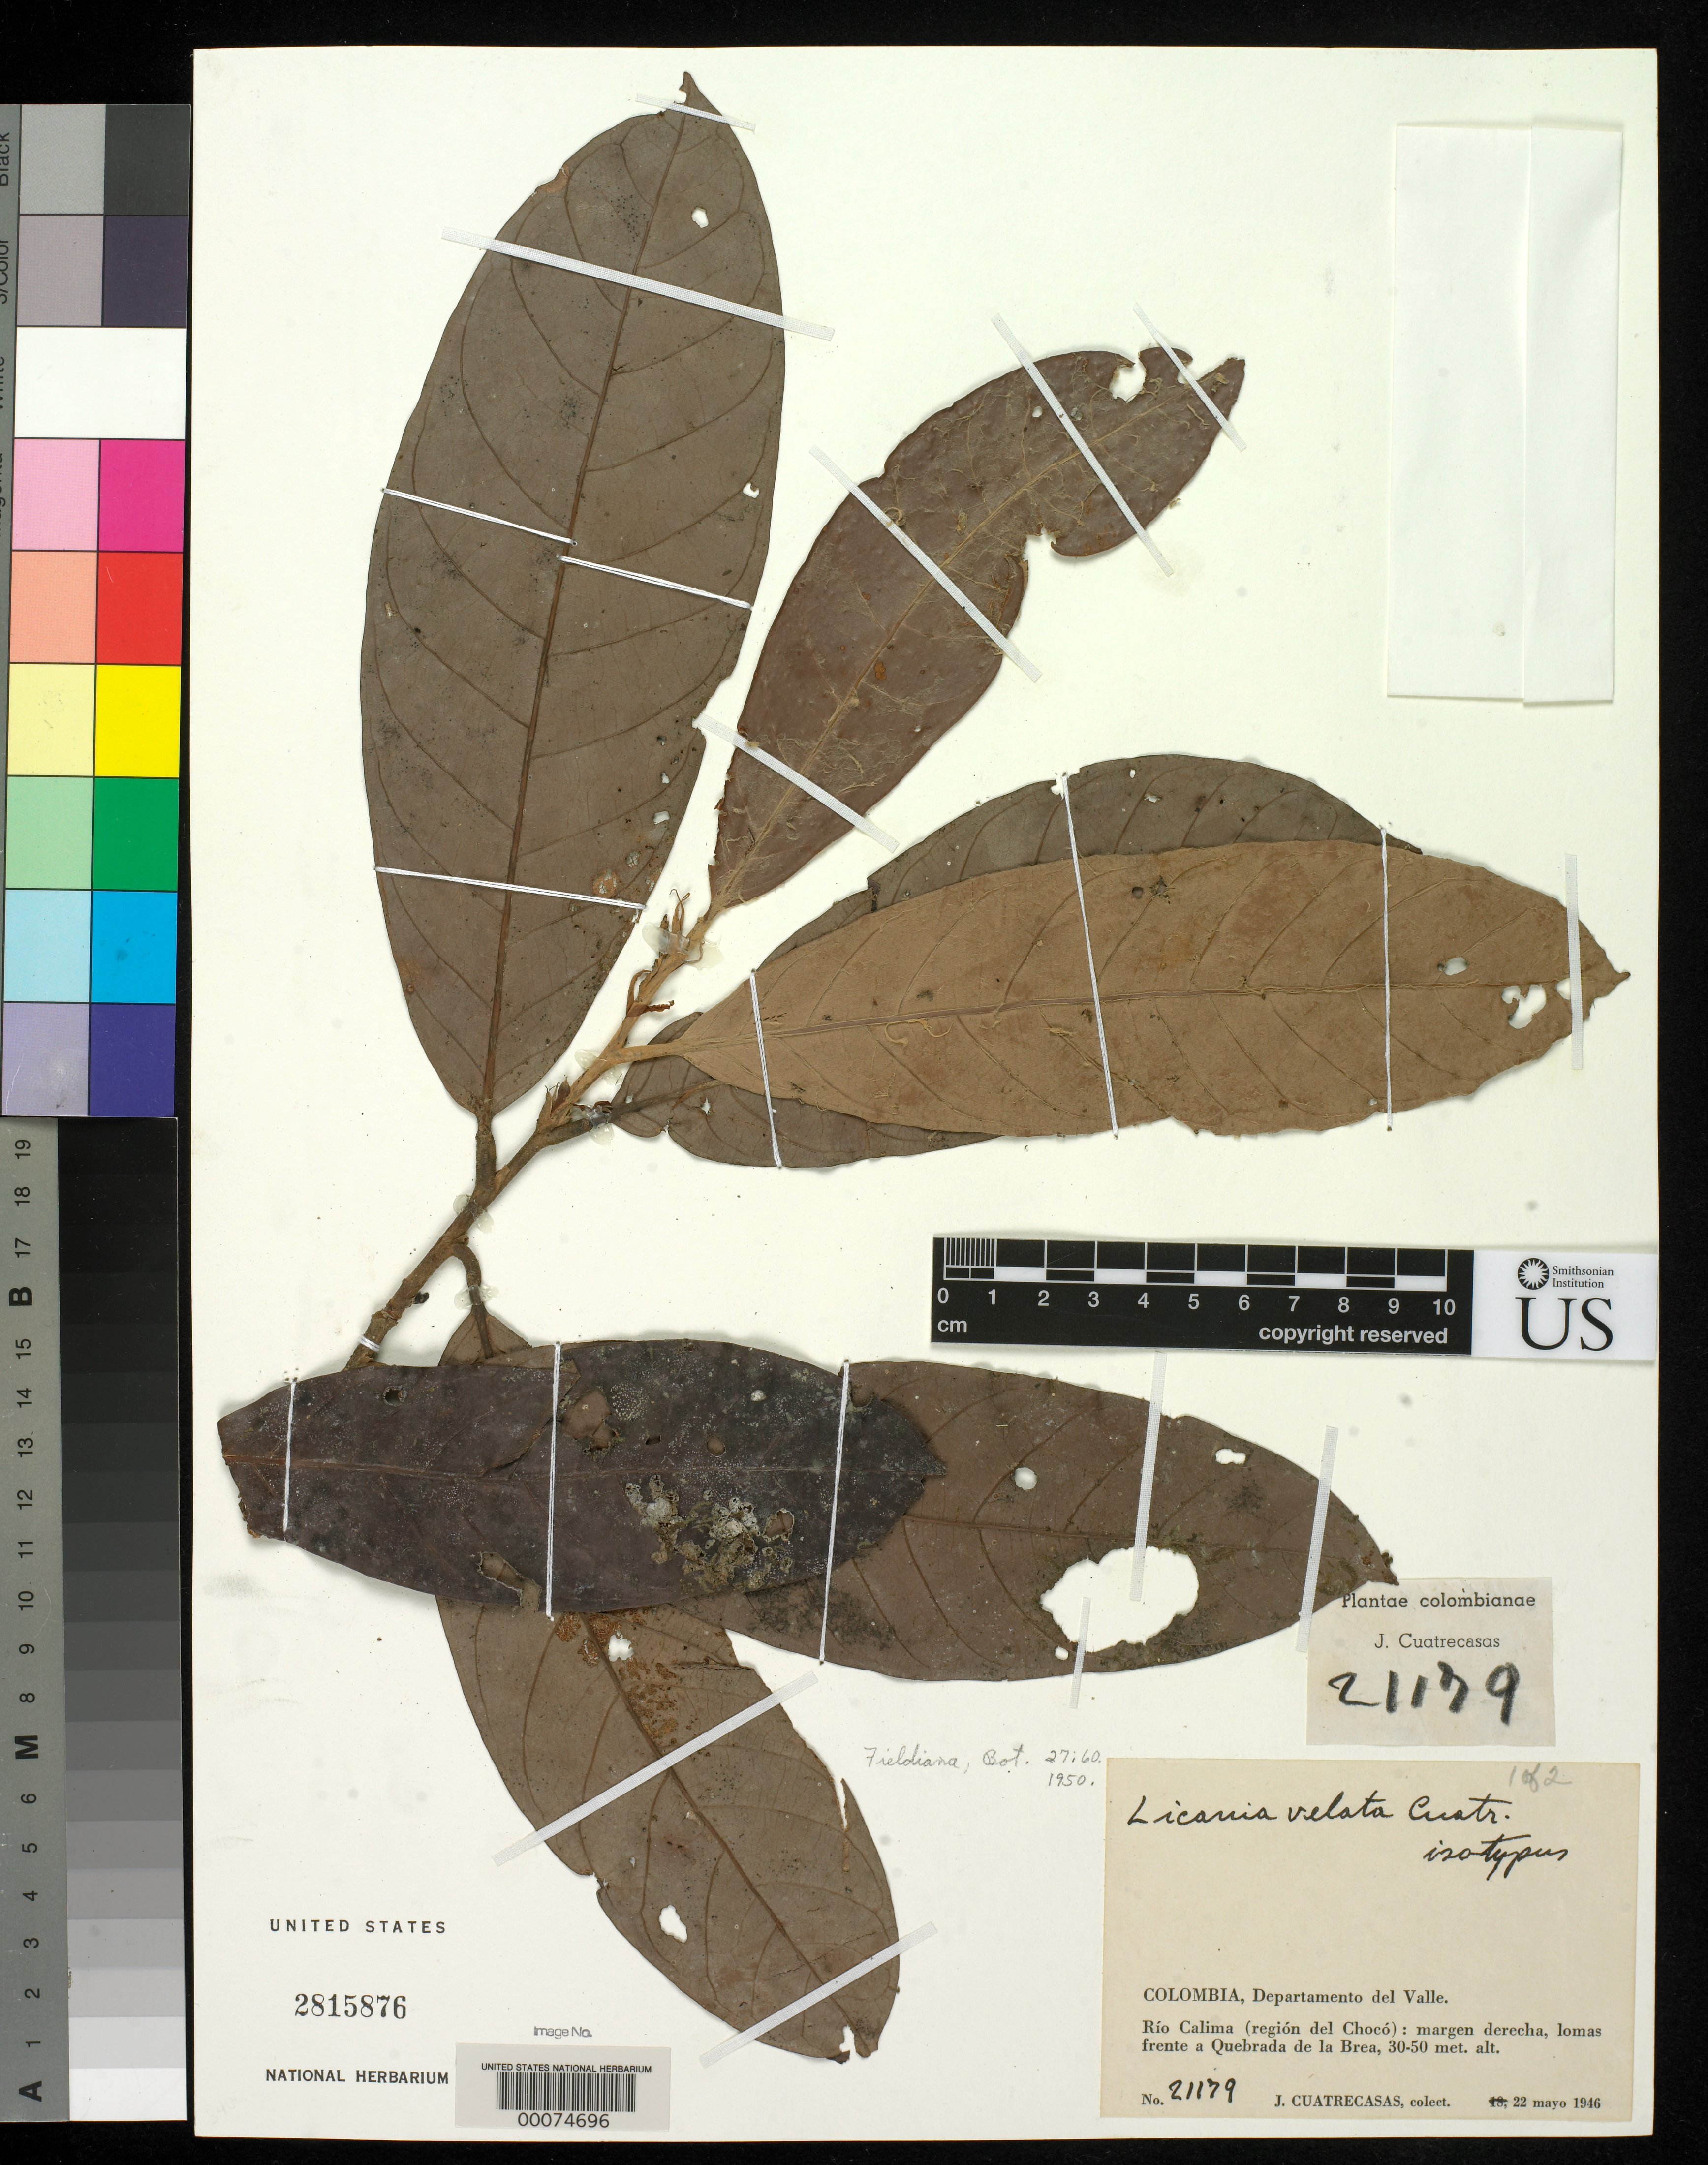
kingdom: Plantae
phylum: Tracheophyta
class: Magnoliopsida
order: Malpighiales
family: Chrysobalanaceae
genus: Licania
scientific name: Licania velata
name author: Cuatrec.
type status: Isotype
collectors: J. Cuatrecasas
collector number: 21179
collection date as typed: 22 May 1946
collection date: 1946-05-22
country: Colombia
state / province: Valle del Cauca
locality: Rio Calima, Quebrada de La Brea.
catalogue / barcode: US 2815876